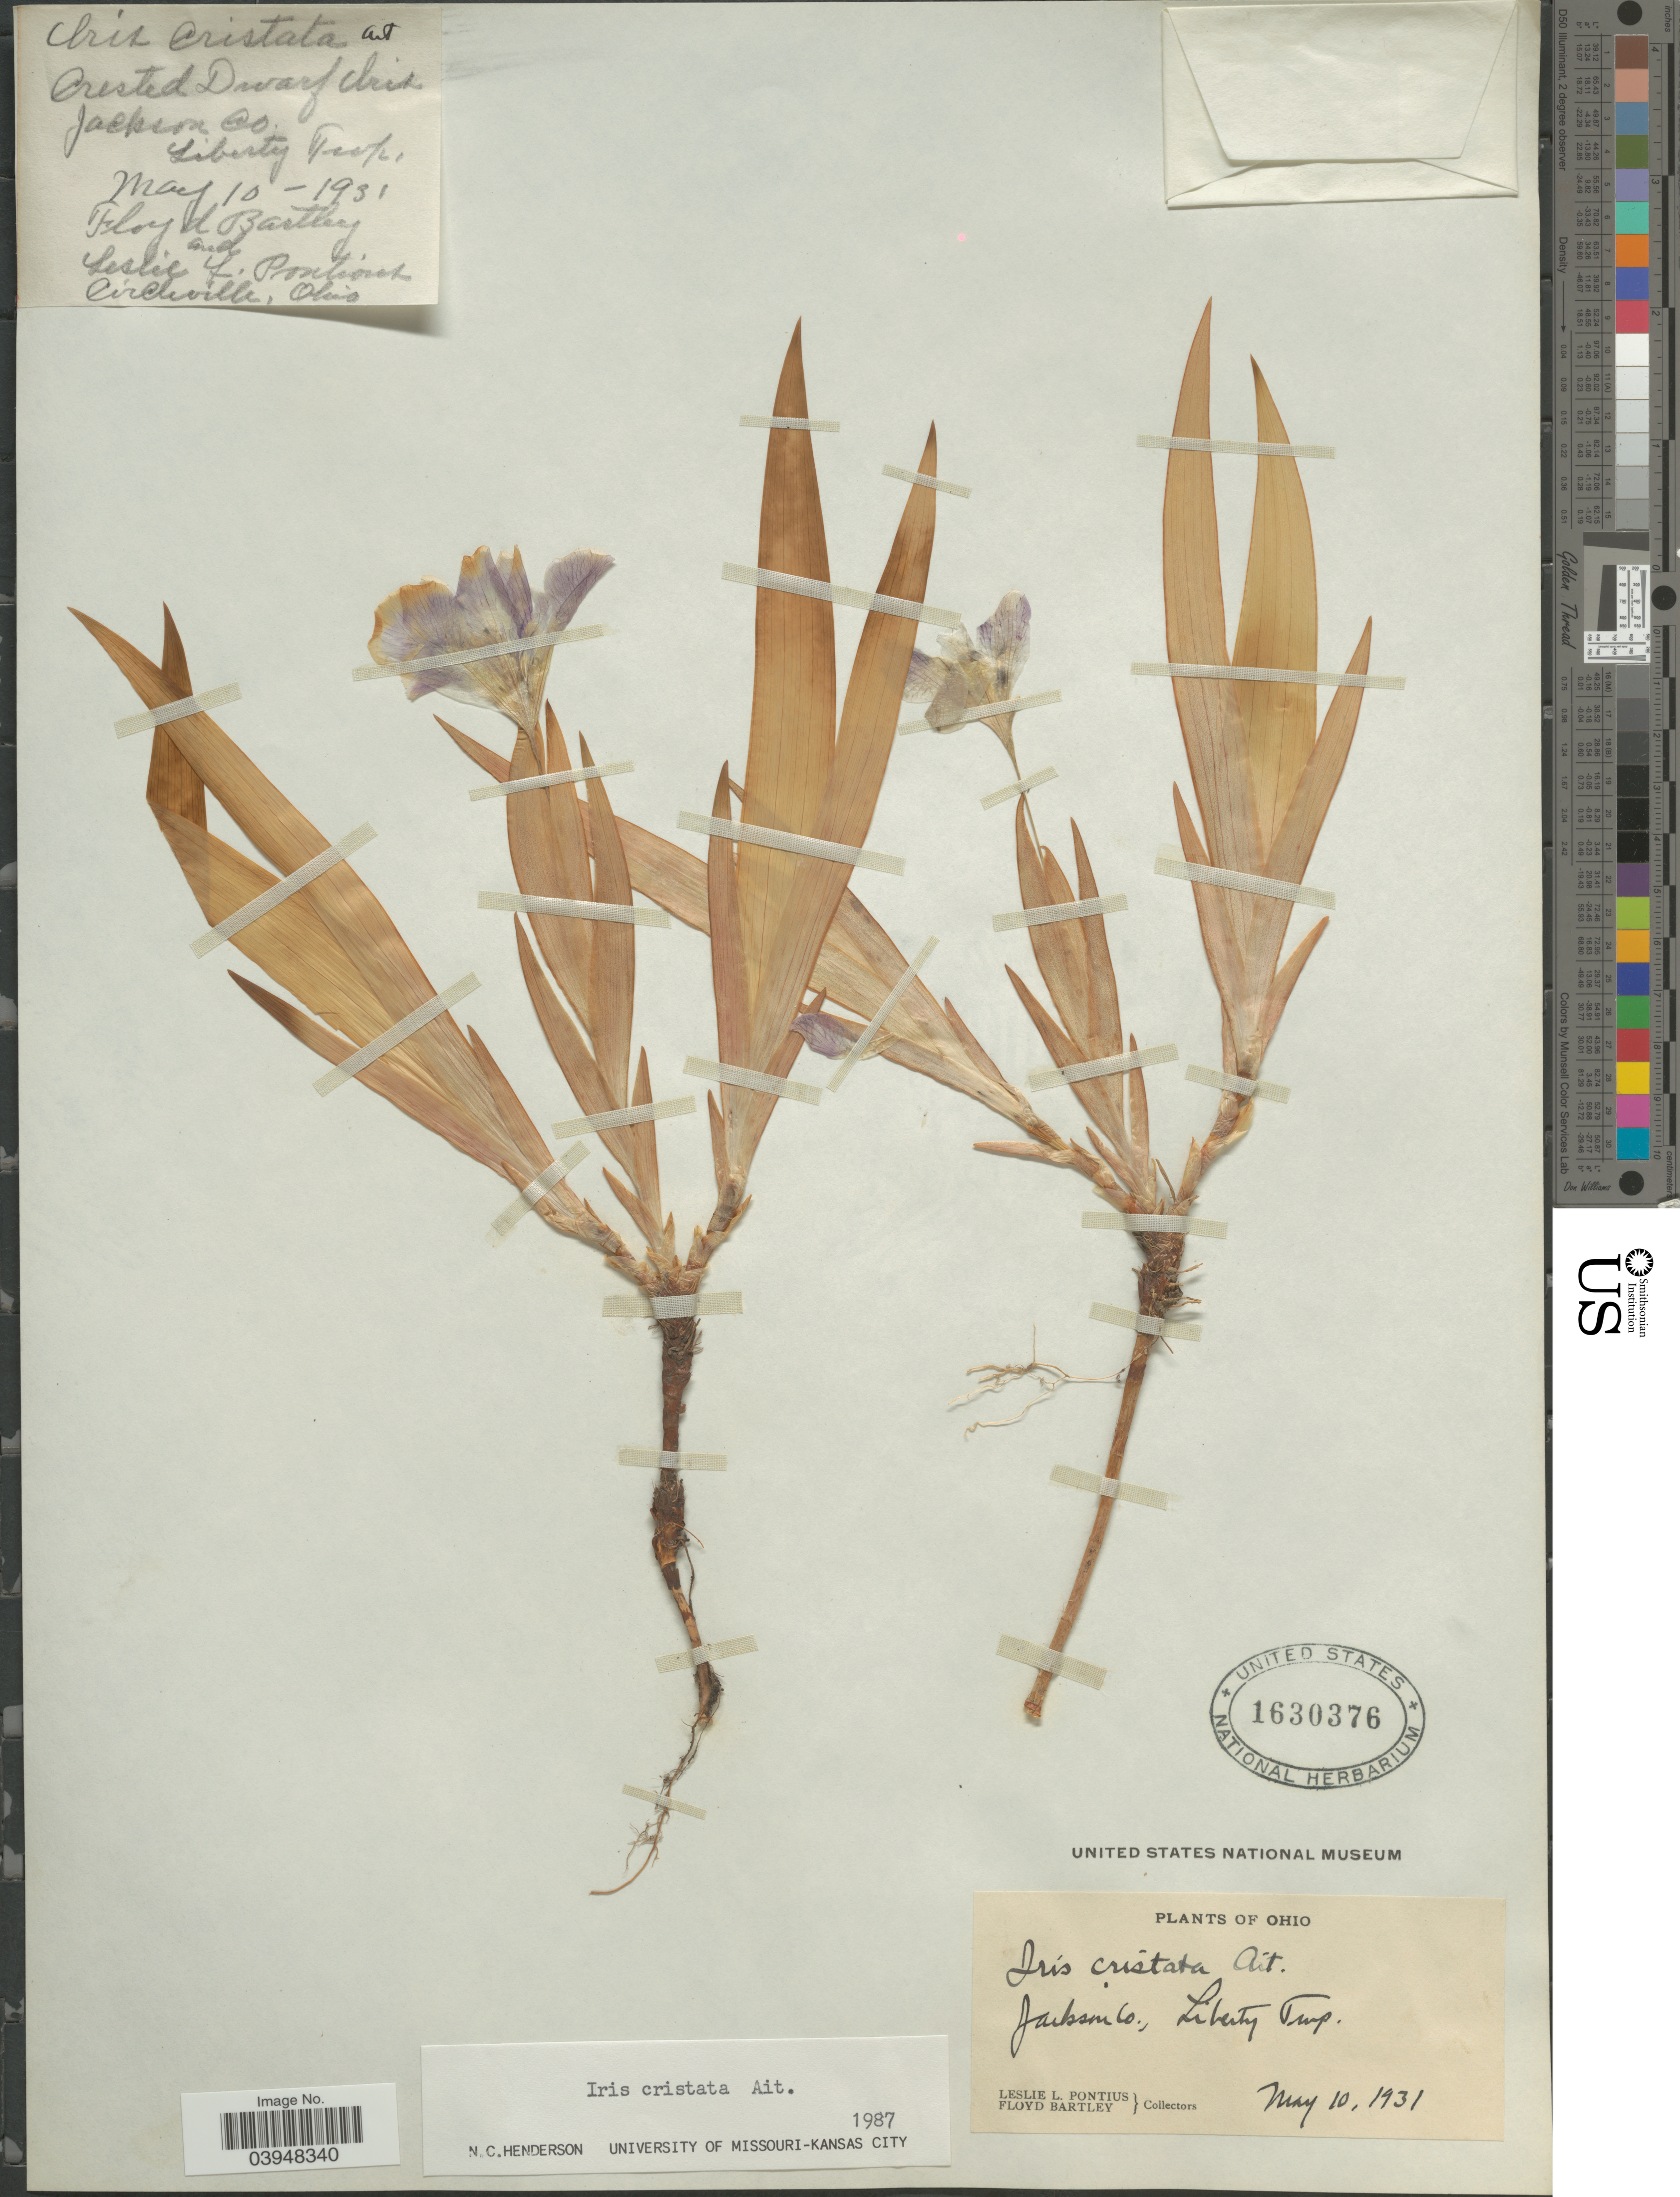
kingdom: Plantae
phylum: Tracheophyta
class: Liliopsida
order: Asparagales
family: Iridaceae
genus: Iris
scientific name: Iris cristata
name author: Aiton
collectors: L. Pontius & F. Bartley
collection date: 1931-05-10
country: United States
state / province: Ohio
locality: Jackson Co., Liberty Twp.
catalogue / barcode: US 1630376